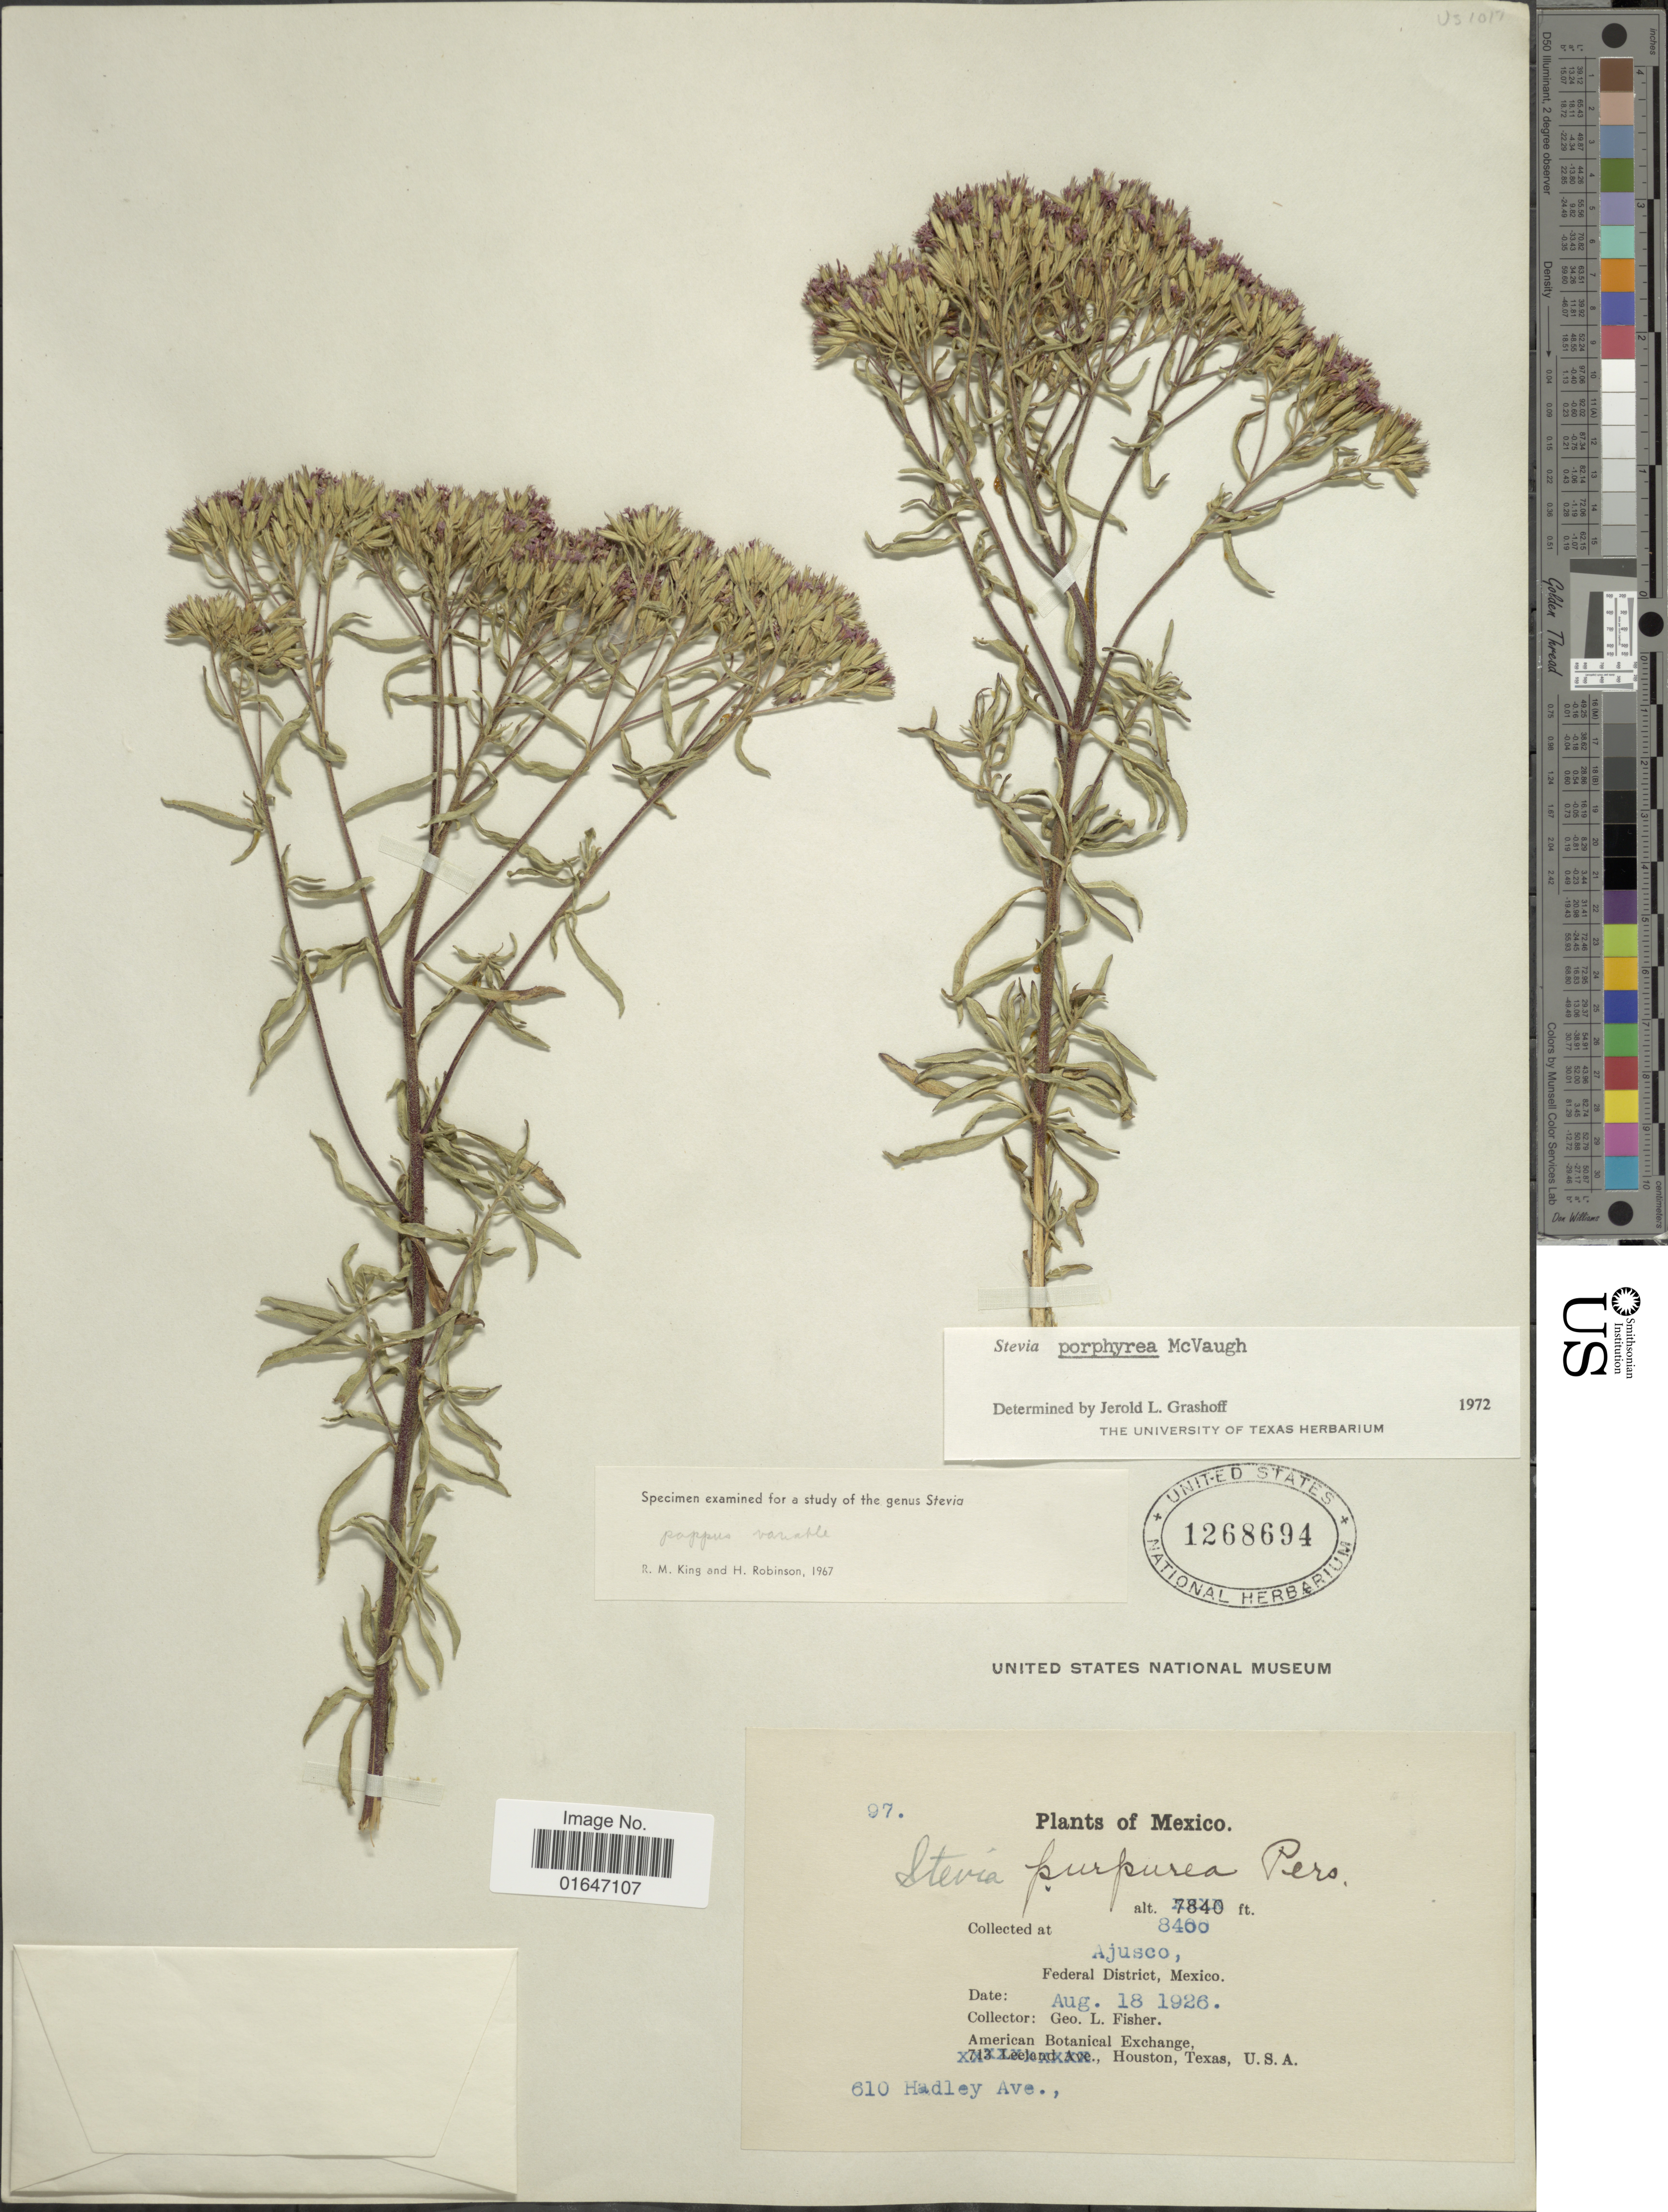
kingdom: Plantae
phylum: Tracheophyta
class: Magnoliopsida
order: Asterales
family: Asteraceae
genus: Stevia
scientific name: Stevia porphyrea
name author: McVaugh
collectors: G. L. Fisher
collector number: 97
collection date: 1926-08-18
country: Mexico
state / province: Distrito Federal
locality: Ajusco, Federal District, Mexico.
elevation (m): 2560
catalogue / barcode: US 1268694